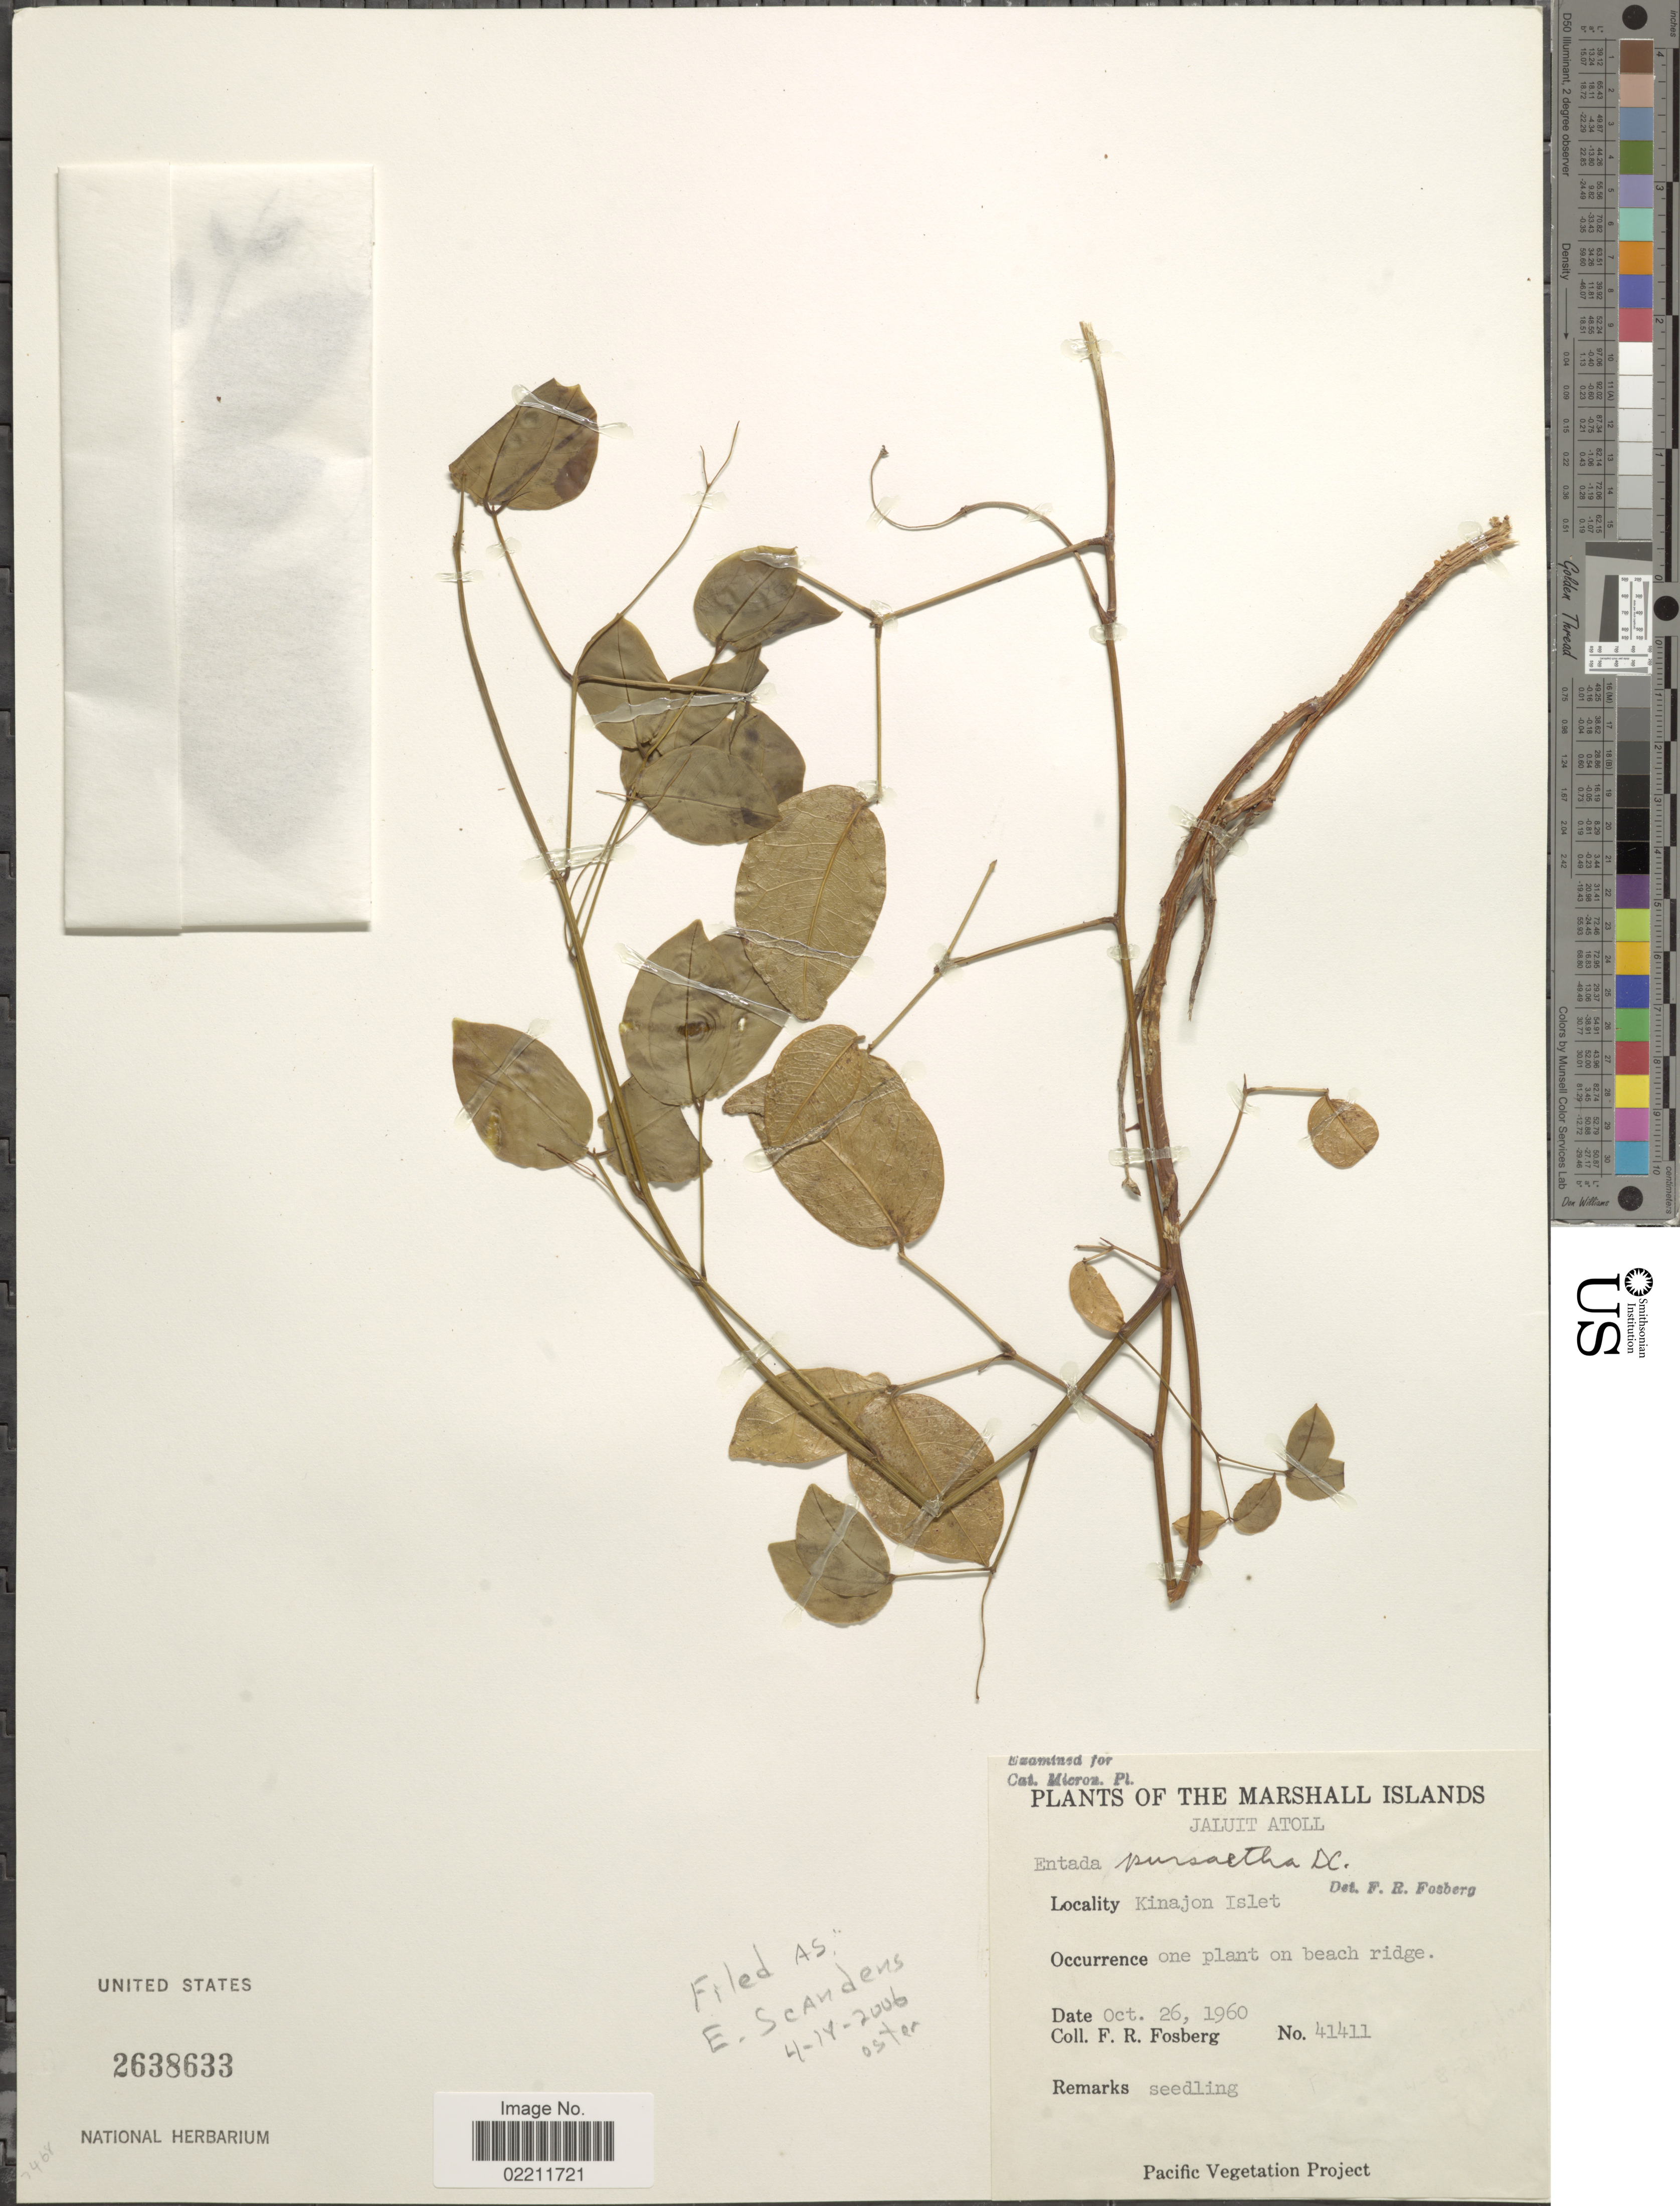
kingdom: Plantae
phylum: Tracheophyta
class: Magnoliopsida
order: Fabales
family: Fabaceae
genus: Entada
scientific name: Entada phaseoloides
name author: (L.) Merr.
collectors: F. R. Fosberg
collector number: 41411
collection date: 1960-10-26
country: Marshall Islands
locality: Marshall Islands, Jaluit Atoll, Kinajon Islet.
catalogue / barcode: US 2638633